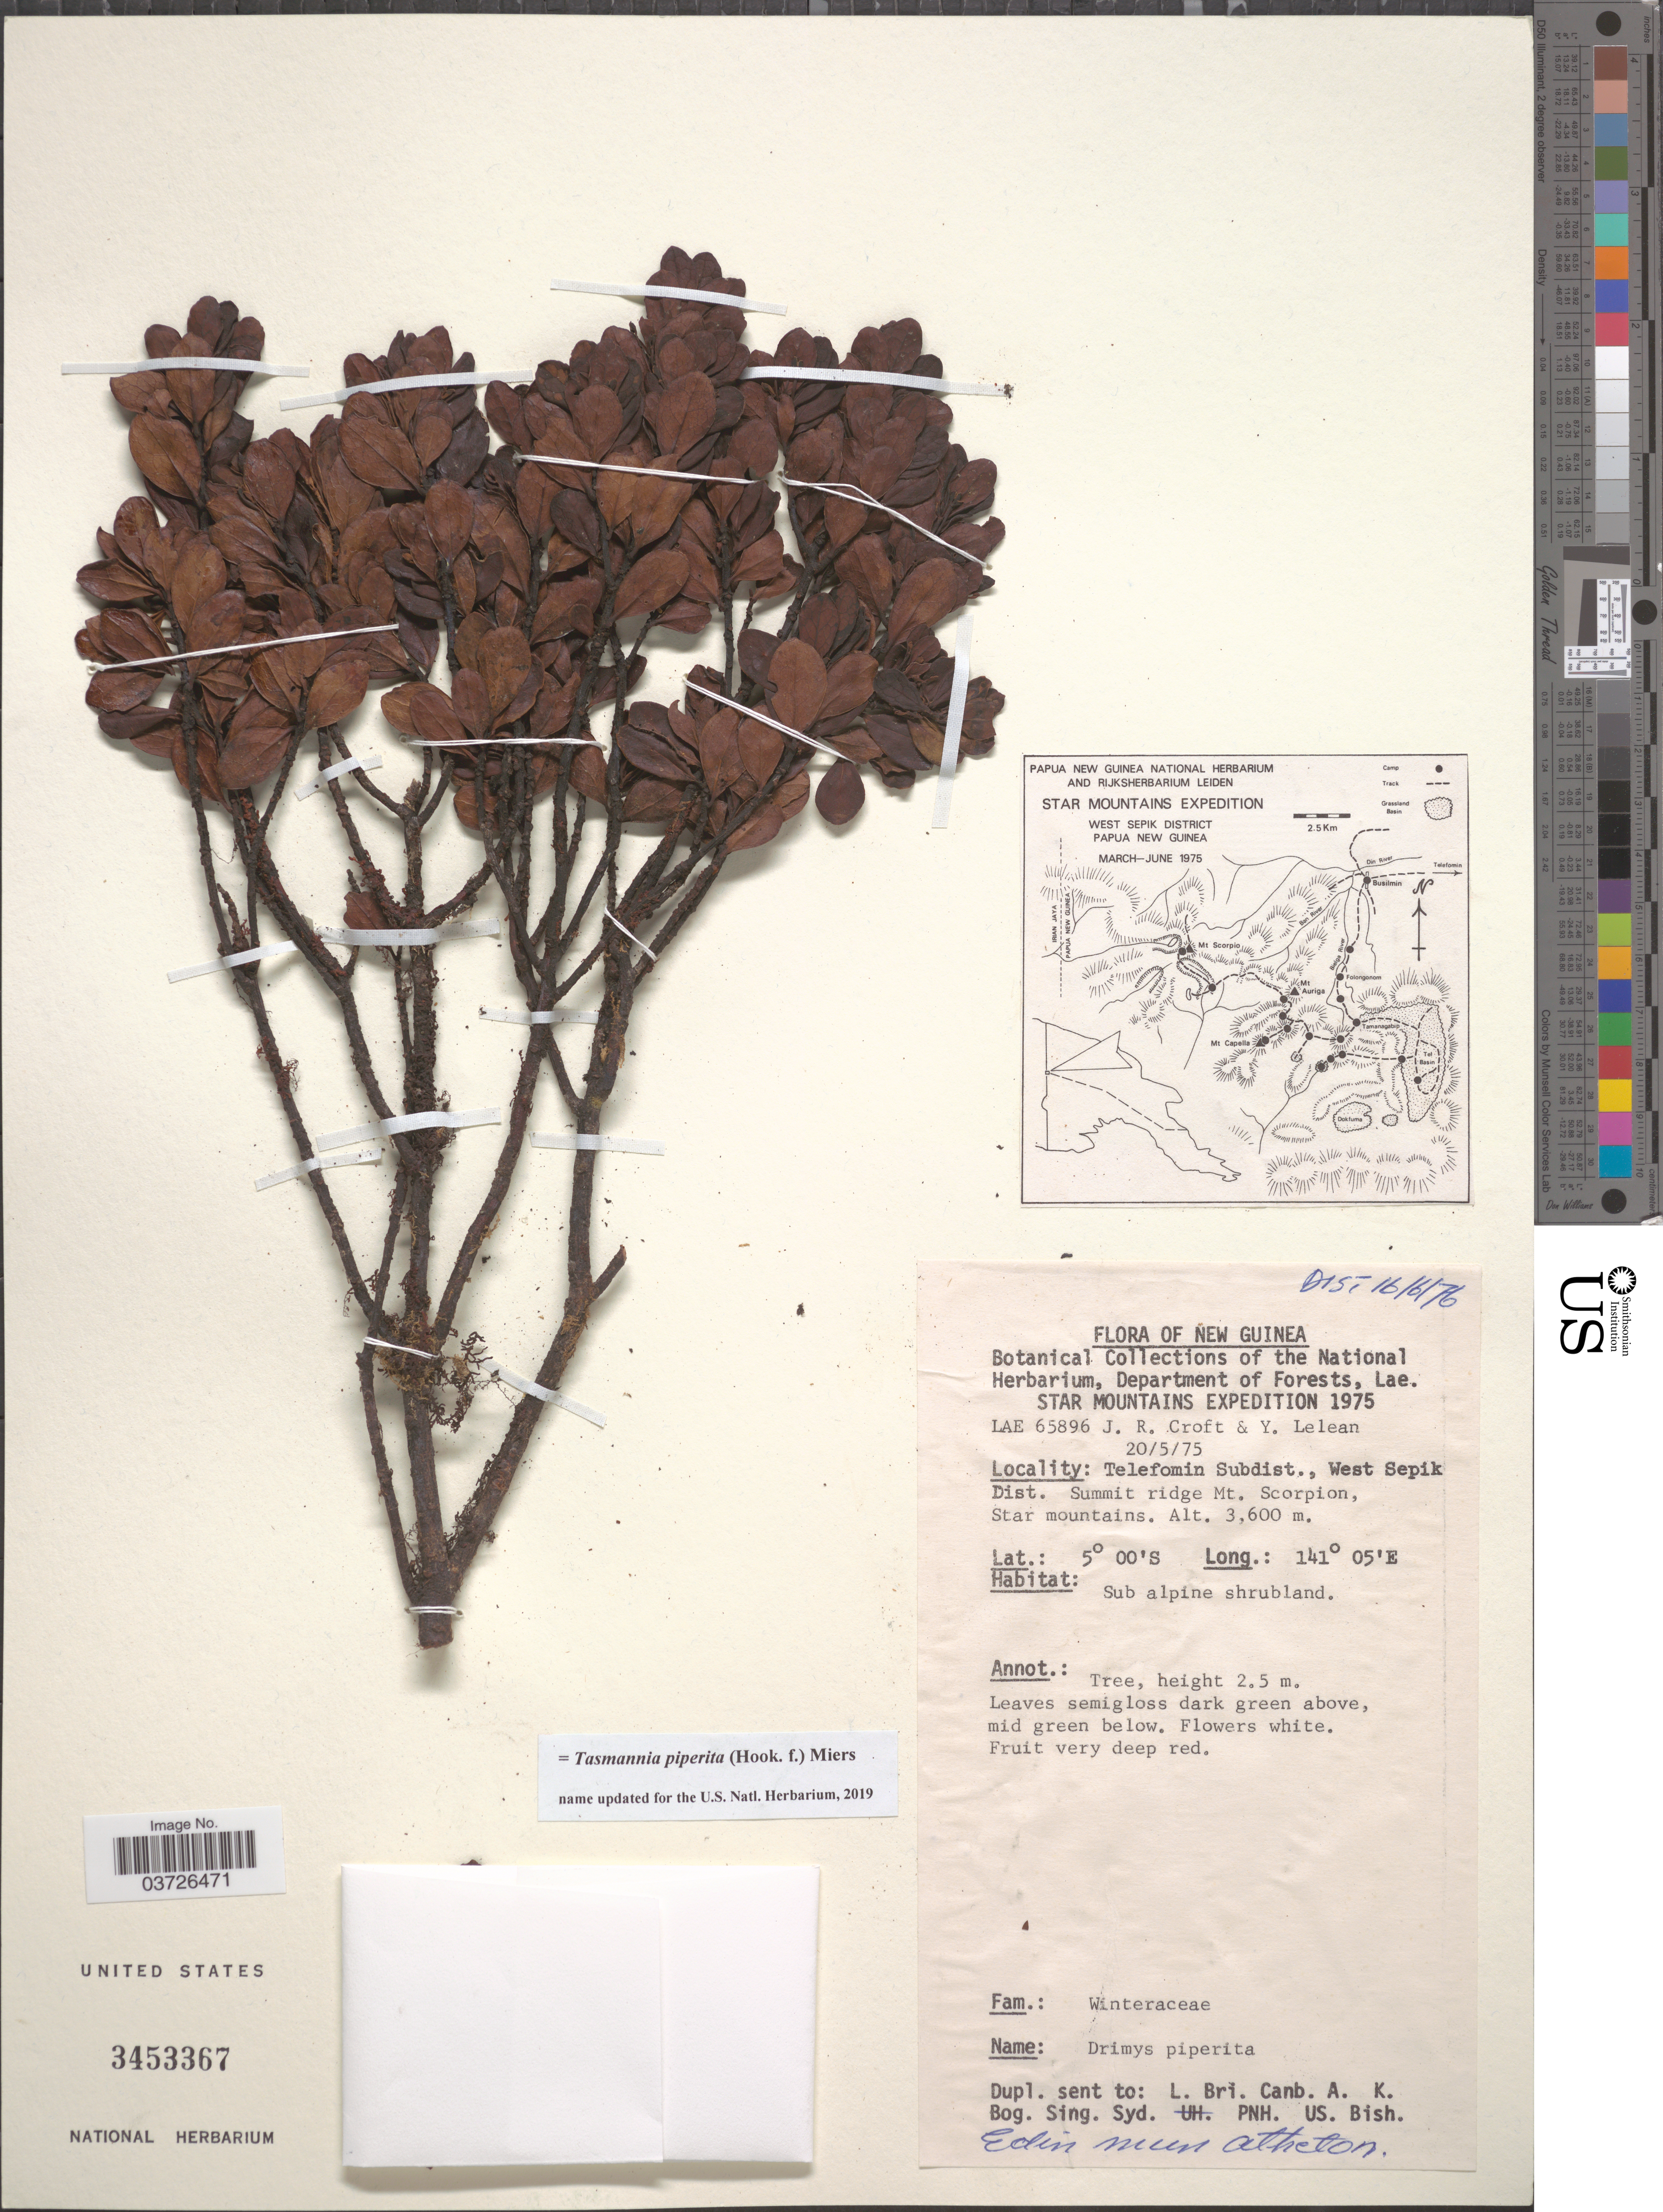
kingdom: Plantae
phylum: Tracheophyta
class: Magnoliopsida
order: Canellales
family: Winteraceae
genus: Tasmannia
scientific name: Tasmannia piperita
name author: (Hook. f.) Miers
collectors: J. R. Croft & Y. Lelean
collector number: LAE65896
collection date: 1975-05-20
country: Papua New Guinea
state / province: Sandaun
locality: New Guinea. Telefomin Subdist., West Sepik Dist. Summit ridge Mt. Scorpion, Star mountains.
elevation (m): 3600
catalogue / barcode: US 3453367